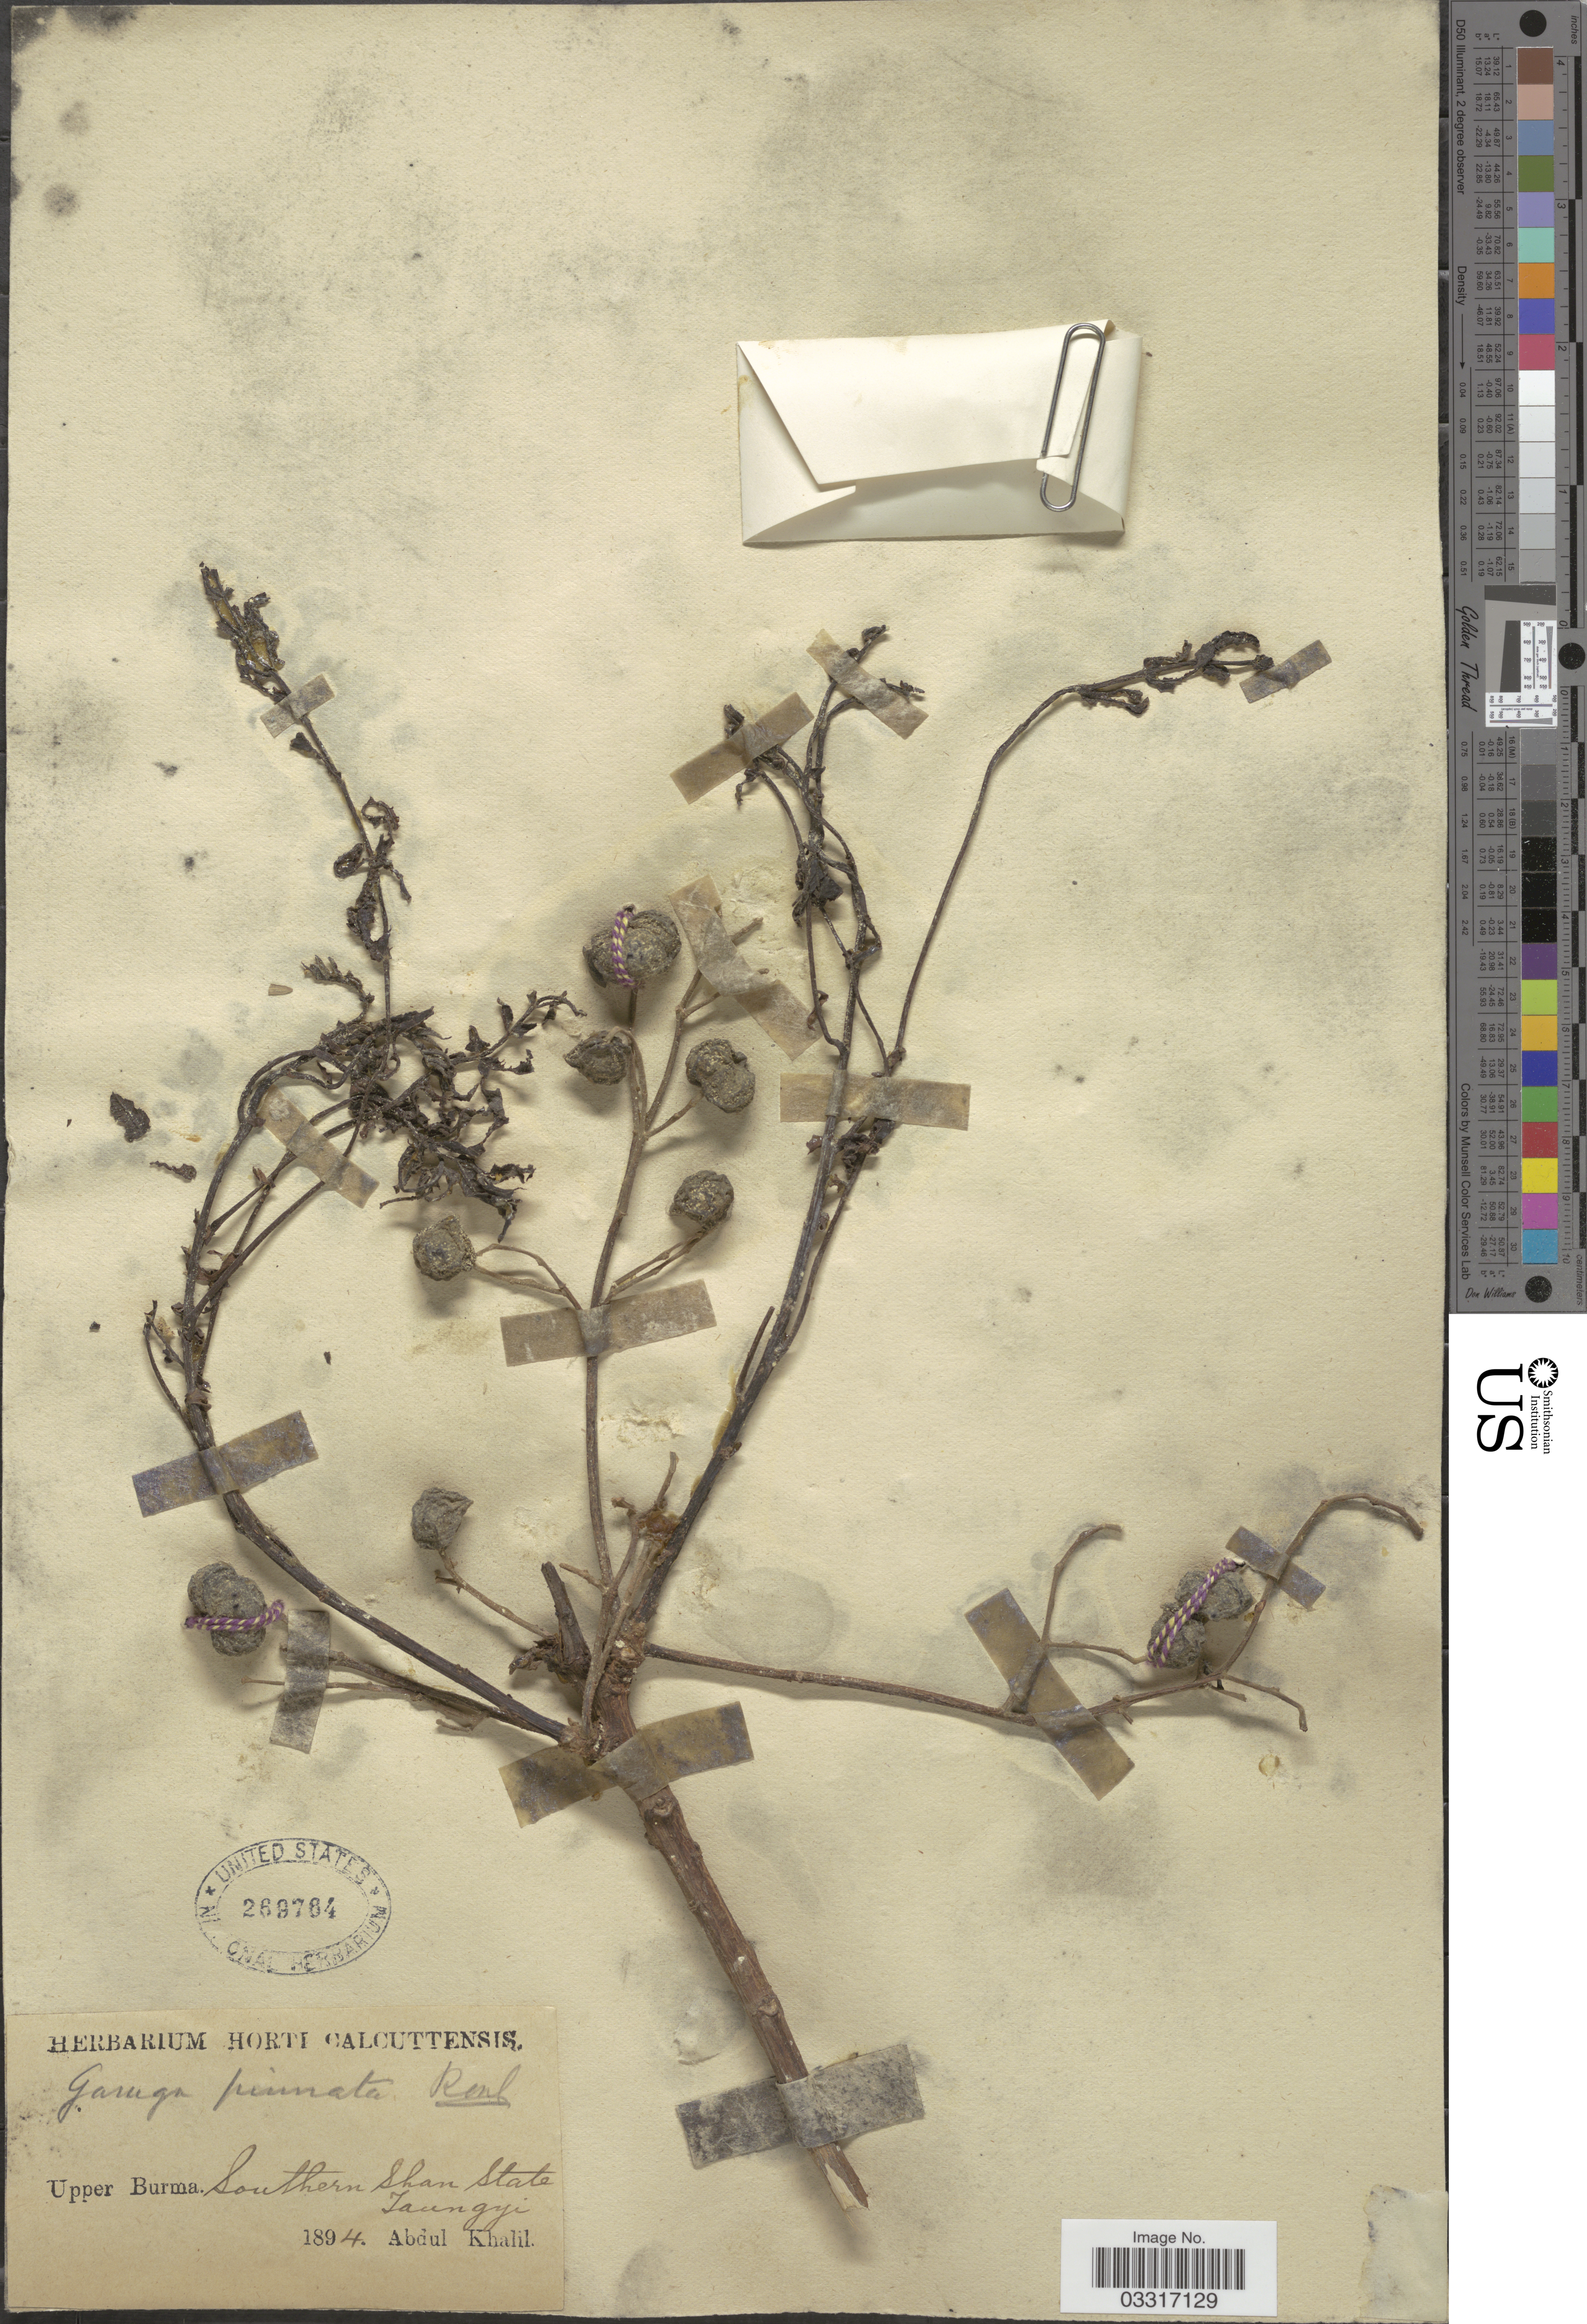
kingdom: Plantae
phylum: Tracheophyta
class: Magnoliopsida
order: Sapindales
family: Burseraceae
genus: Garuga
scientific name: Garuga pinnata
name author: Roxb.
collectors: A. Khalil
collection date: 1894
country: Myanmar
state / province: Shan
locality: Upper Burma. Southern Shan State Taungyi.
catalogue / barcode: US 269764